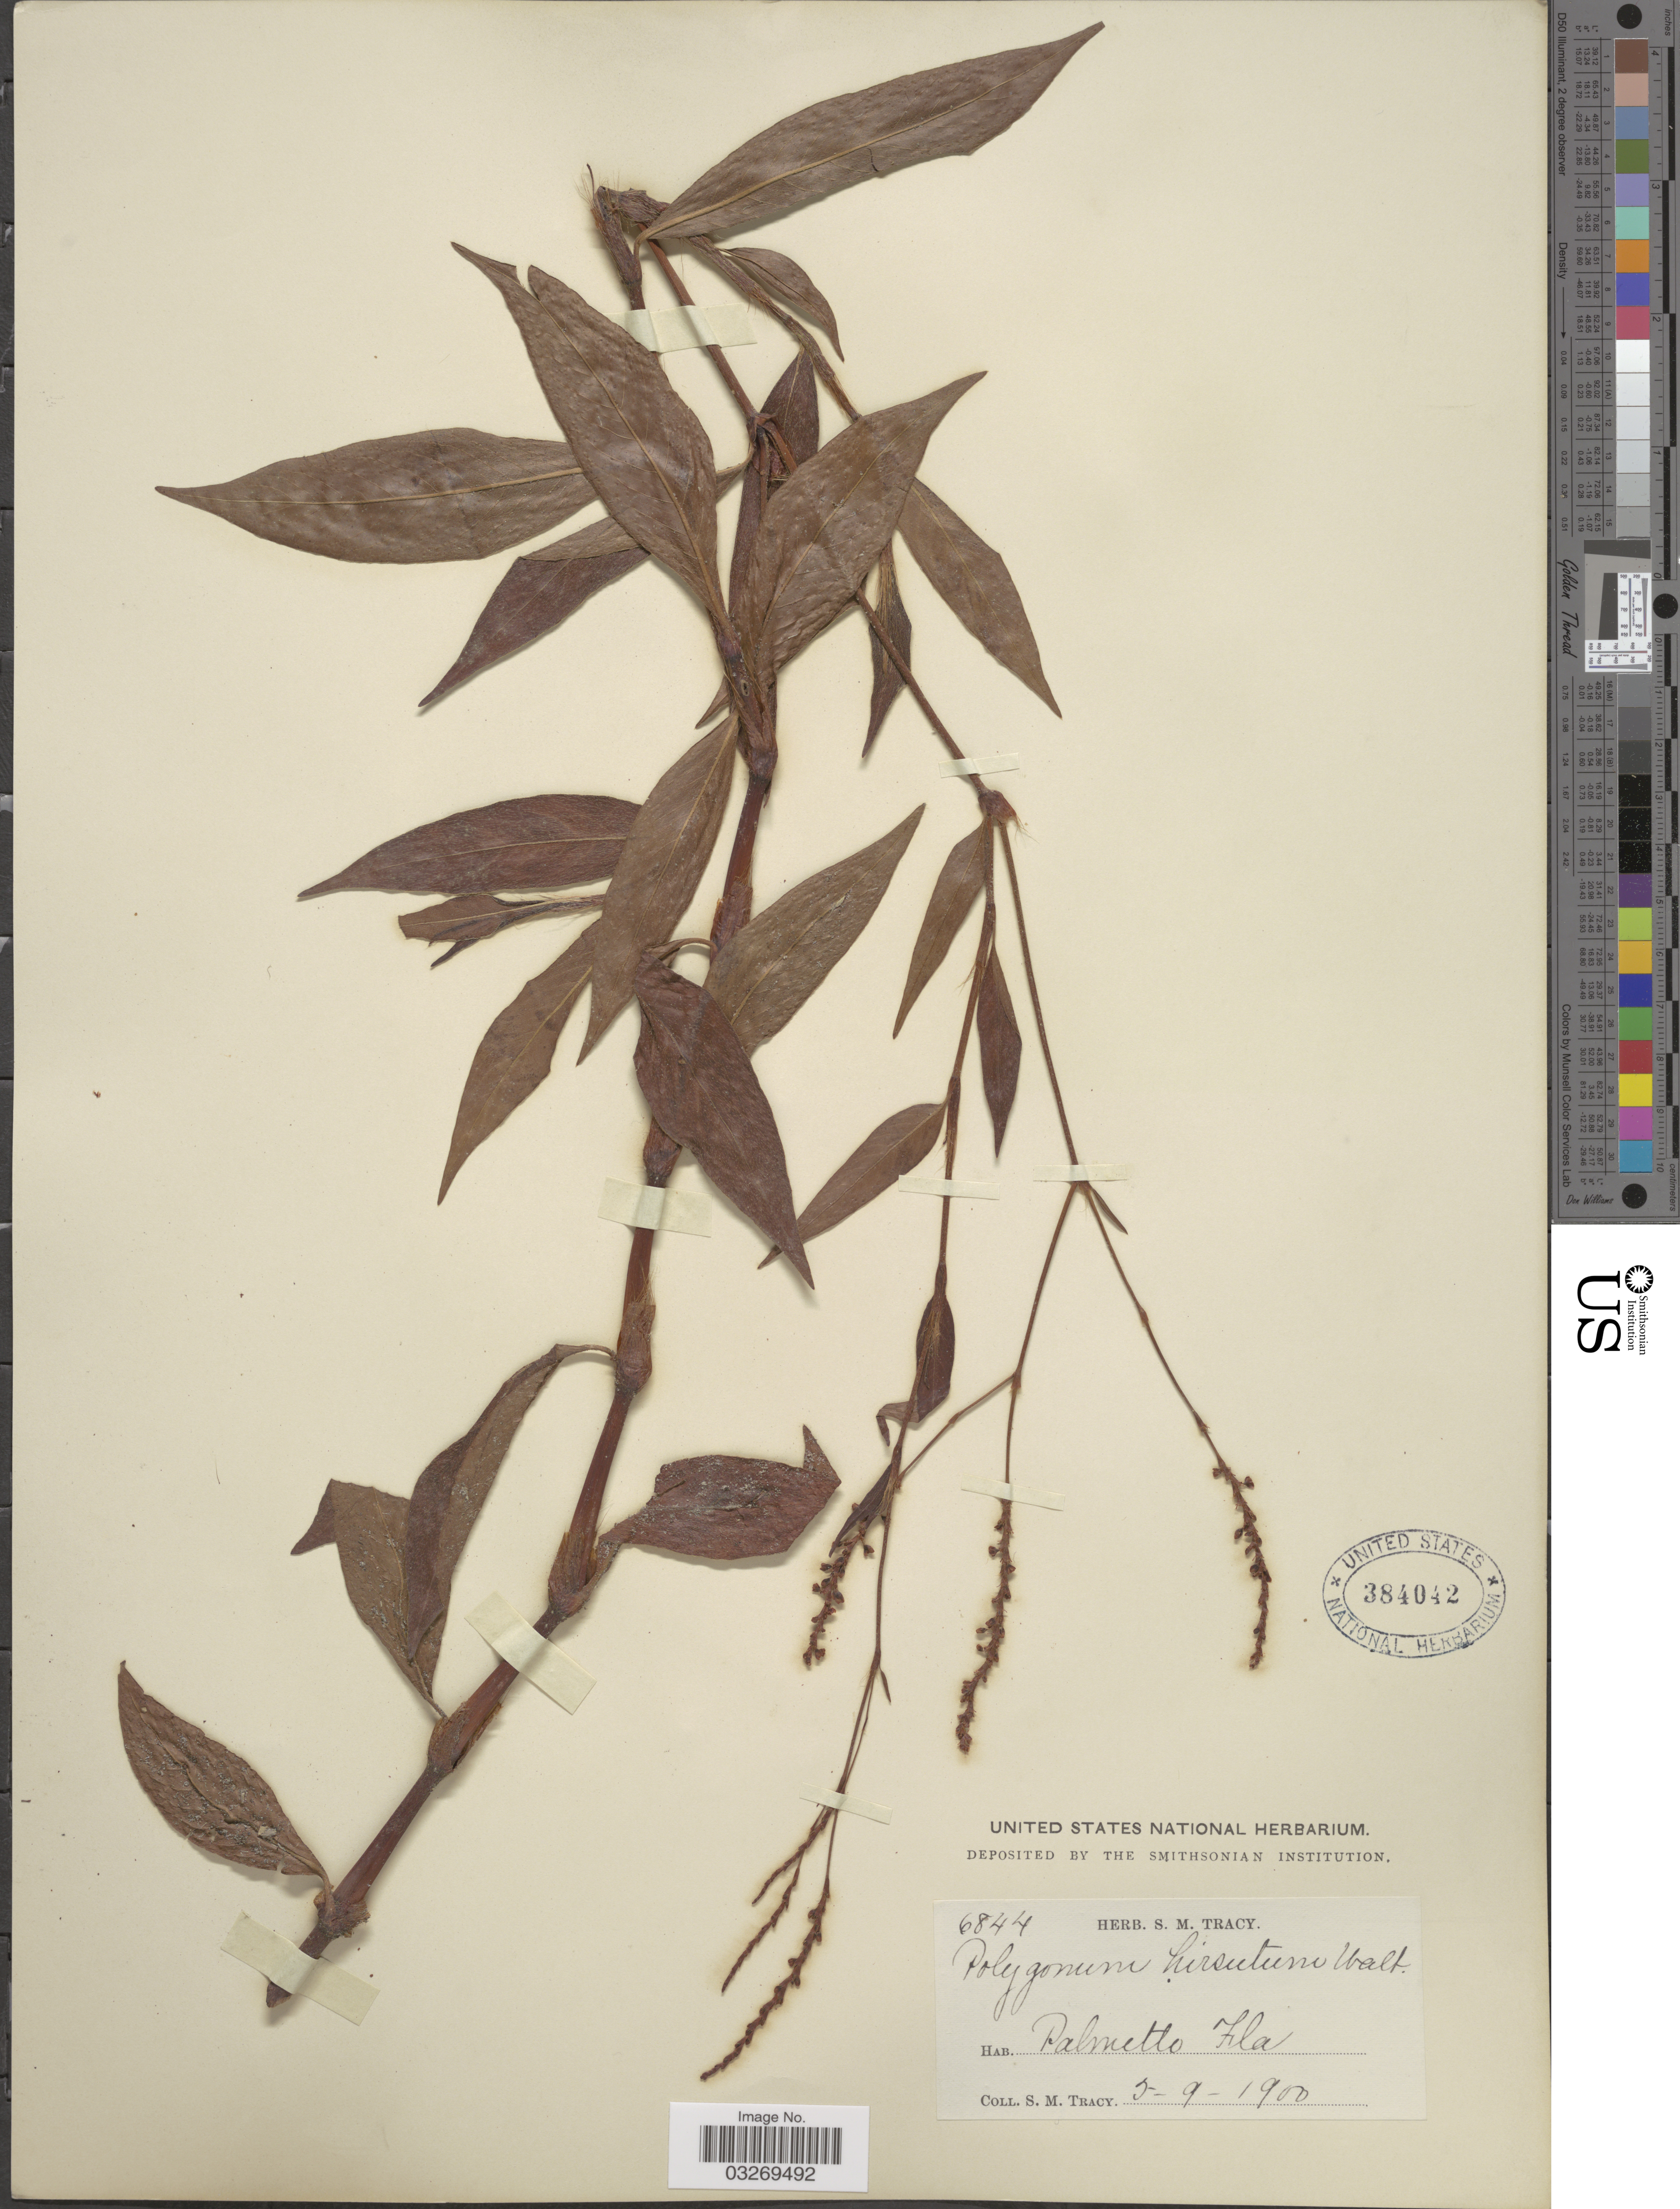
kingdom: Plantae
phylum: Tracheophyta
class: Magnoliopsida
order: Caryophyllales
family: Polygonaceae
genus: Persicaria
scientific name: Persicaria hirsuta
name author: (Walter) Small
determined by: Atha, D. E.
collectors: S. M. Tracy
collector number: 6844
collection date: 1900-05-09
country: United States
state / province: Florida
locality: Palmetto.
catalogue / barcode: US 384042